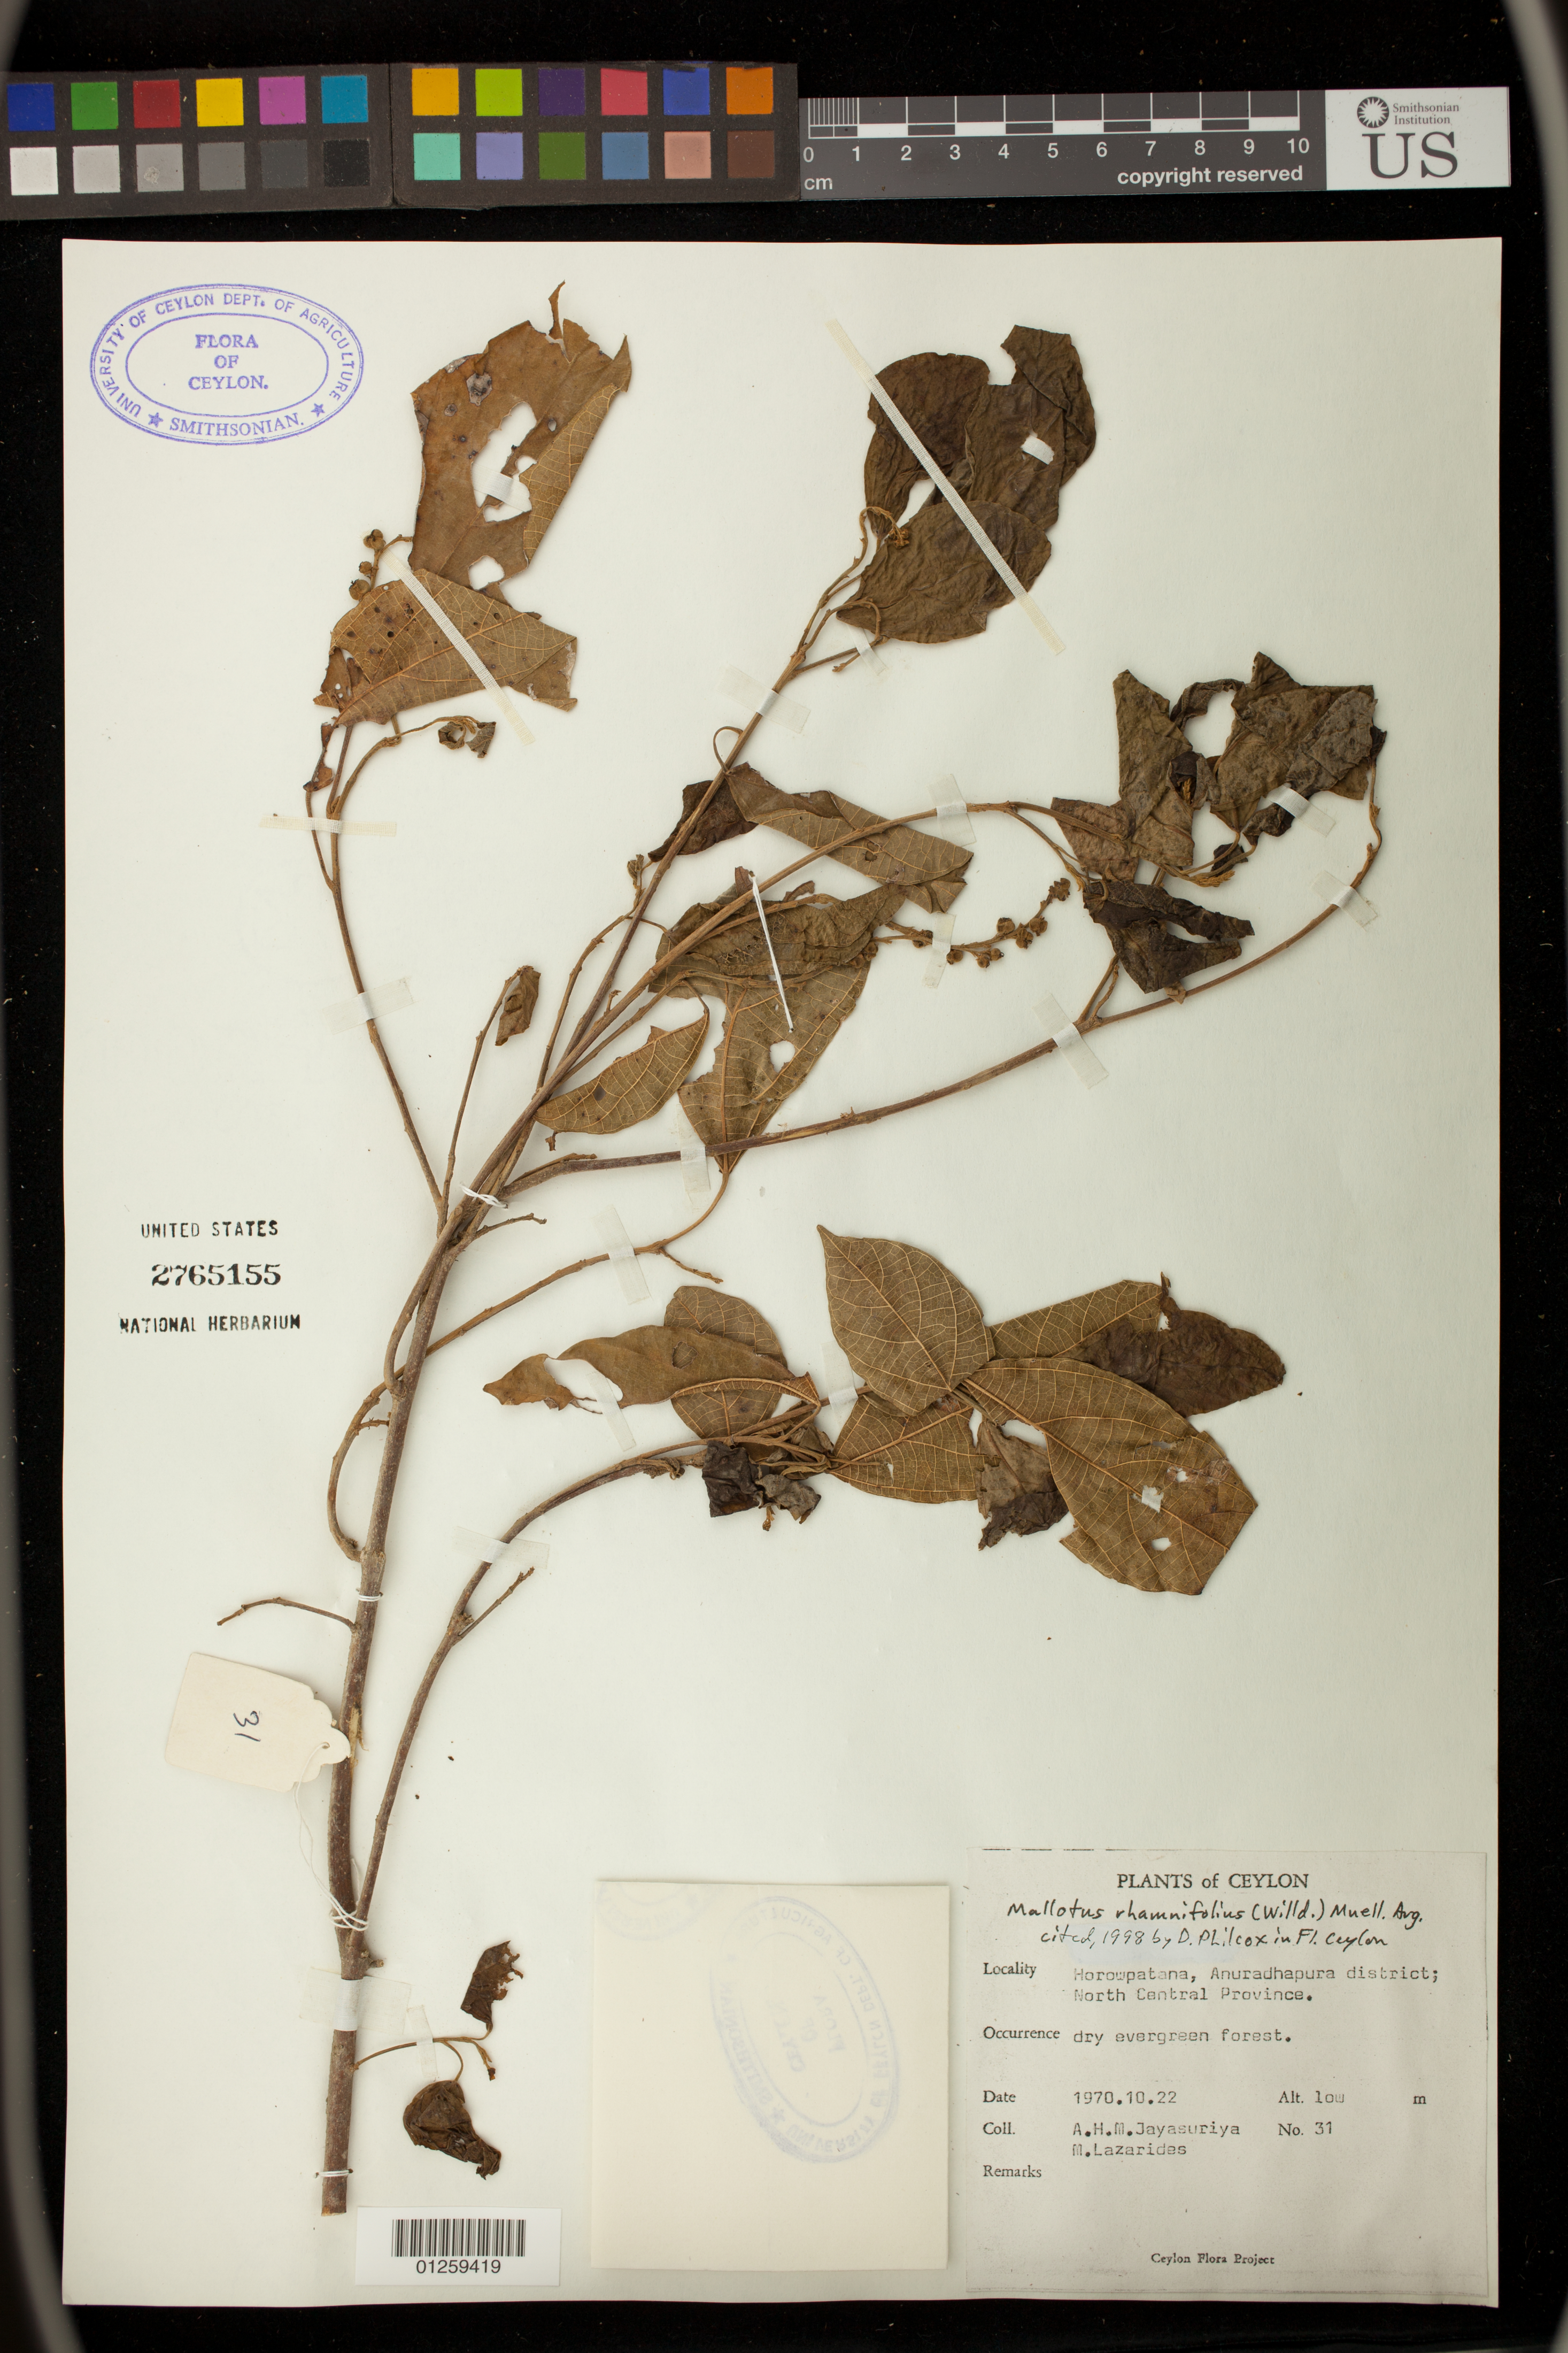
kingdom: Plantae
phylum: Tracheophyta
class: Magnoliopsida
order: Malpighiales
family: Euphorbiaceae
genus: Mallotus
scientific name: Mallotus rhamnifolius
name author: (Willd.) Müll. Arg.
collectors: A. H. Jayasuriya & M. Lazarides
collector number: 31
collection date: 1970-10-22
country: Sri Lanka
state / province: North Central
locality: Horowpatana, Anuradhapura district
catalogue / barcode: US 2765155